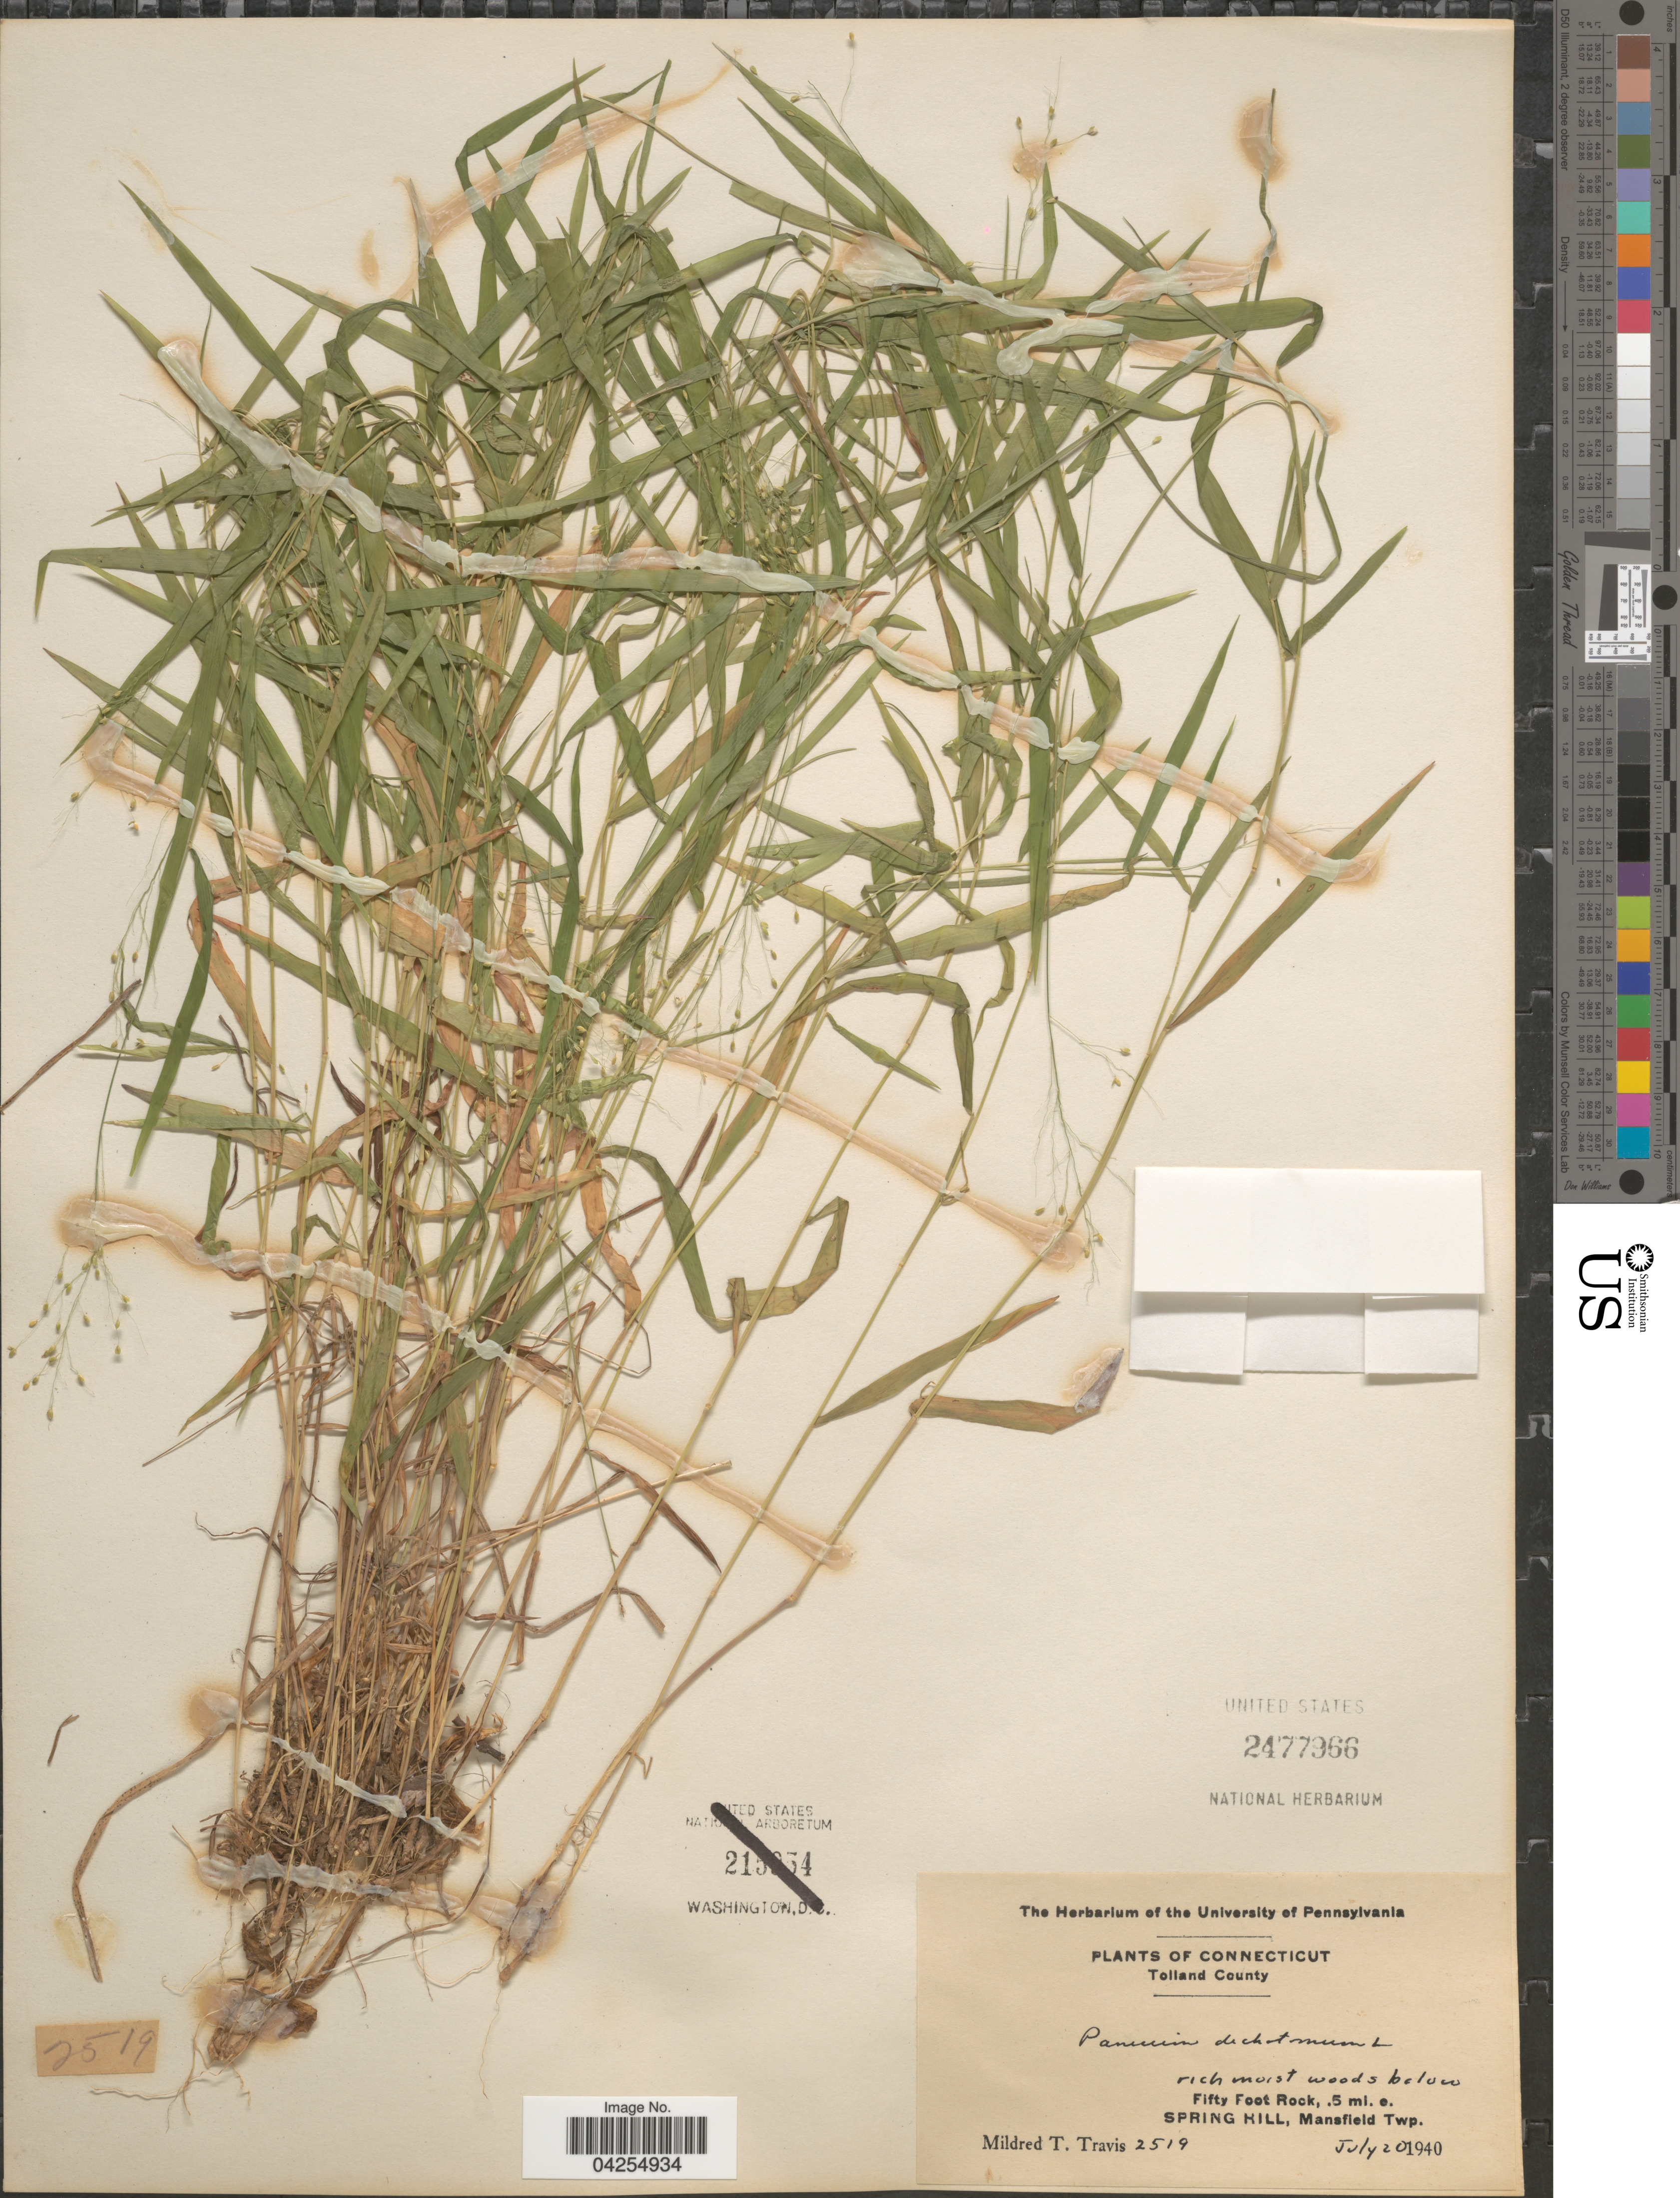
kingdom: Plantae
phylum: Tracheophyta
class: Liliopsida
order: Poales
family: Poaceae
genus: Dichanthelium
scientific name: Dichanthelium dichotomum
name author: (L.) Gould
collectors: M. Travis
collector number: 2519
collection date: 1940-07-20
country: United States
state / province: Connecticut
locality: Tolland County. Rich moist woods below Fifty Foot Rock, .5 mi. e. Spring Hill, Mansfield Twp.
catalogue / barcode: US 2477966